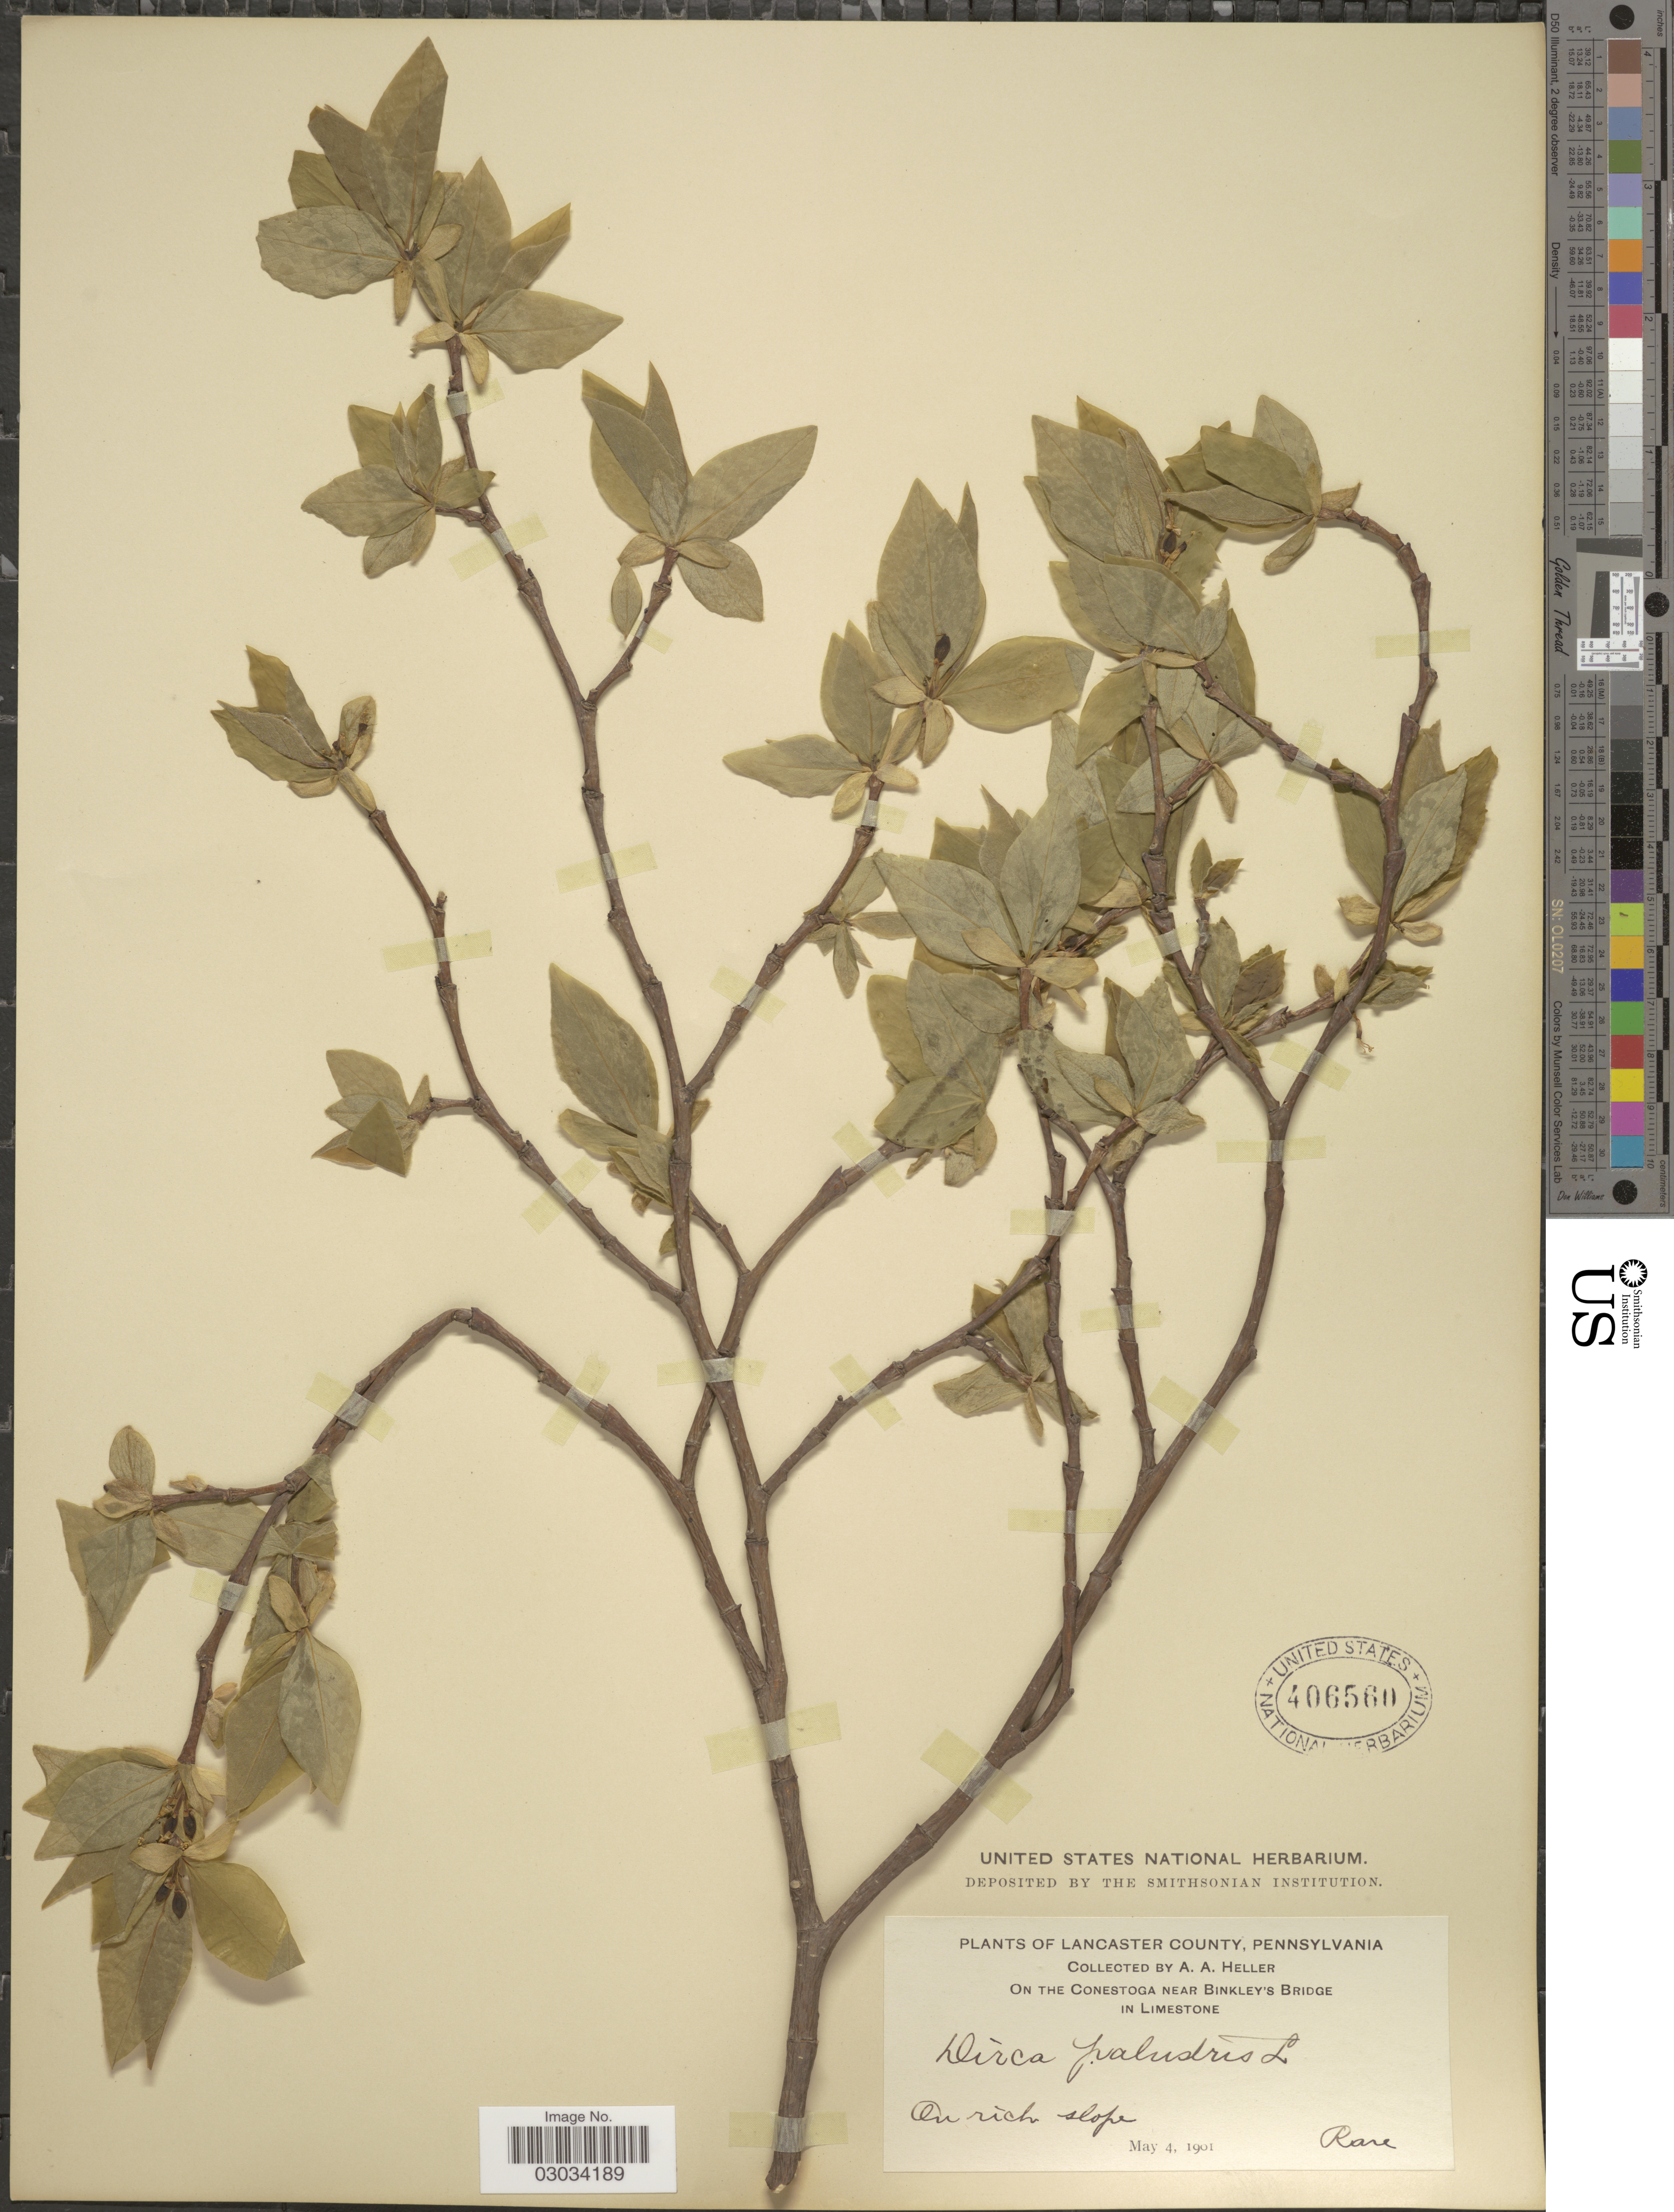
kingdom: Plantae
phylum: Tracheophyta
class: Magnoliopsida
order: Malvales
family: Thymelaeaceae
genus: Dirca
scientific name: Dirca palustris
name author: L.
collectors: A. A. Heller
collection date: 1901-05-04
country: United States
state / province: Pennsylvania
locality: Lancaster County. On the Conestoga near Binkley's Bridge in Limestone. On rich slope.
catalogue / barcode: US 406560